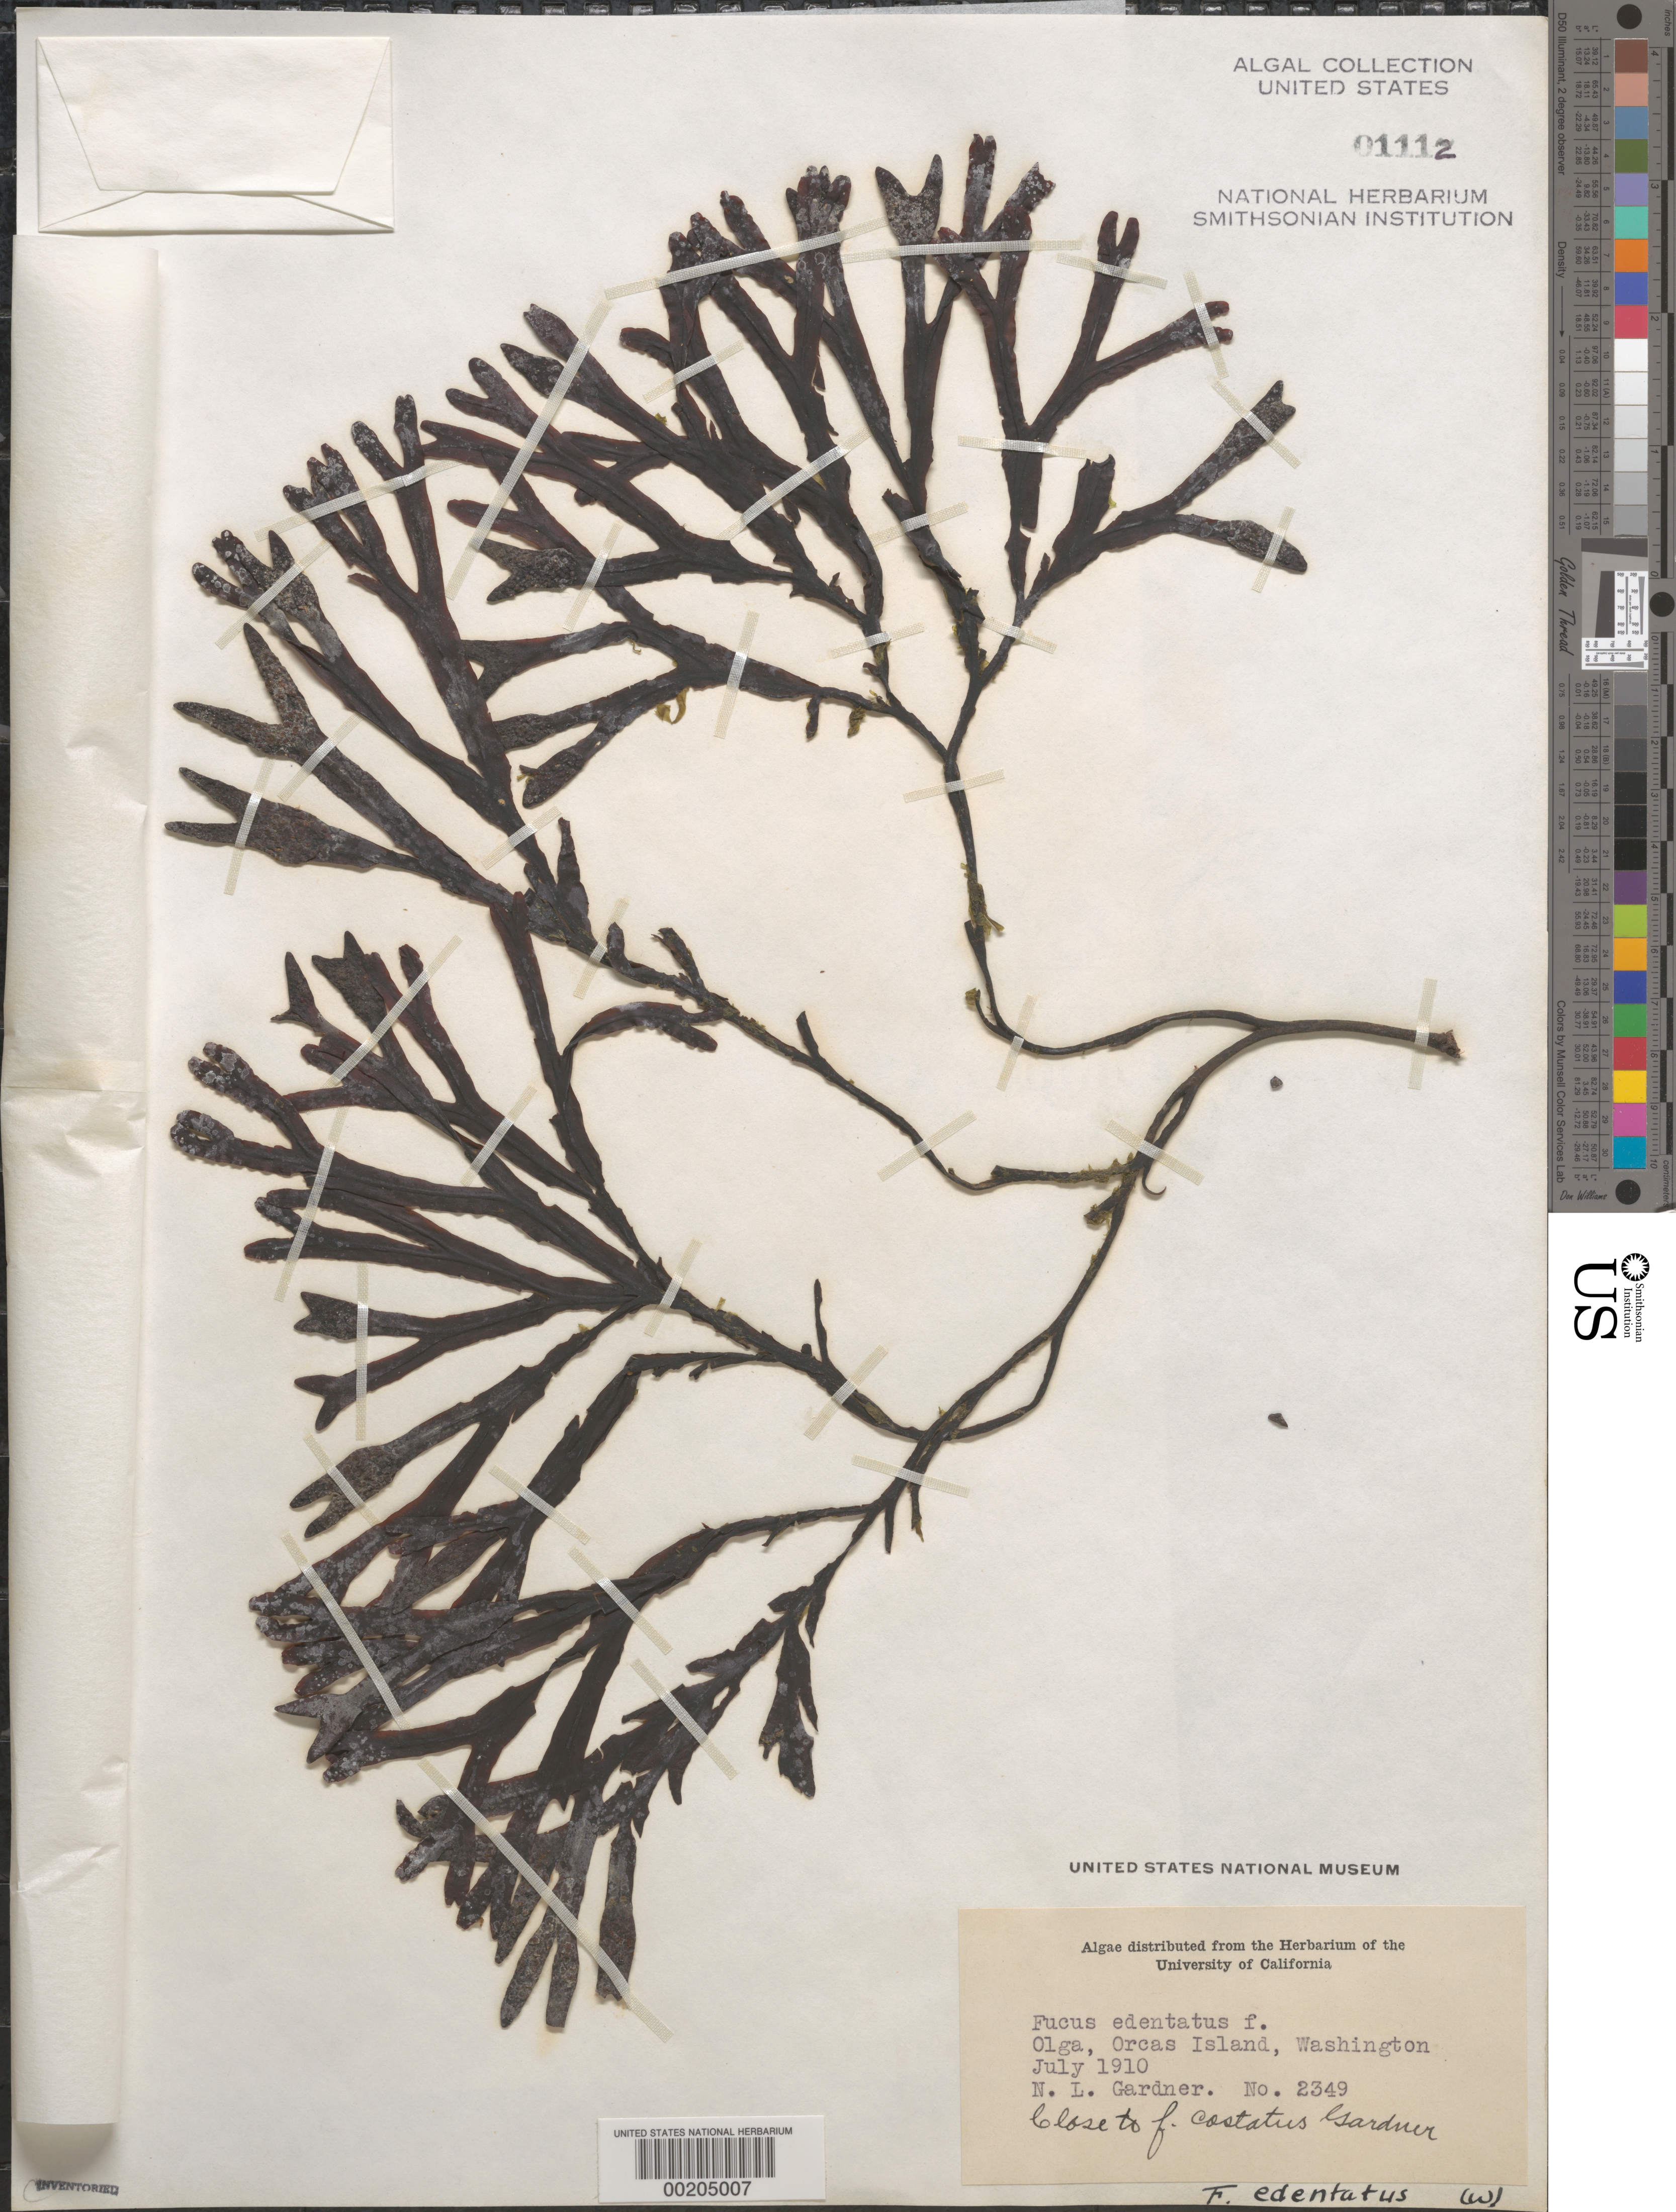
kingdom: Chromista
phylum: Ochrophyta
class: Phaeophyceae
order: Fucales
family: Fucaceae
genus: Fucus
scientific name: Fucus distichus subsp. edentatus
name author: (Bach. Pyl.) H.T. Powell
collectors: N. Gardner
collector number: NLG 2349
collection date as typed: Jul 1901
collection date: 1901-07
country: United States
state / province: Washington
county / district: San Juan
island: Orcas Island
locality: Olga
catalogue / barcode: US 1112